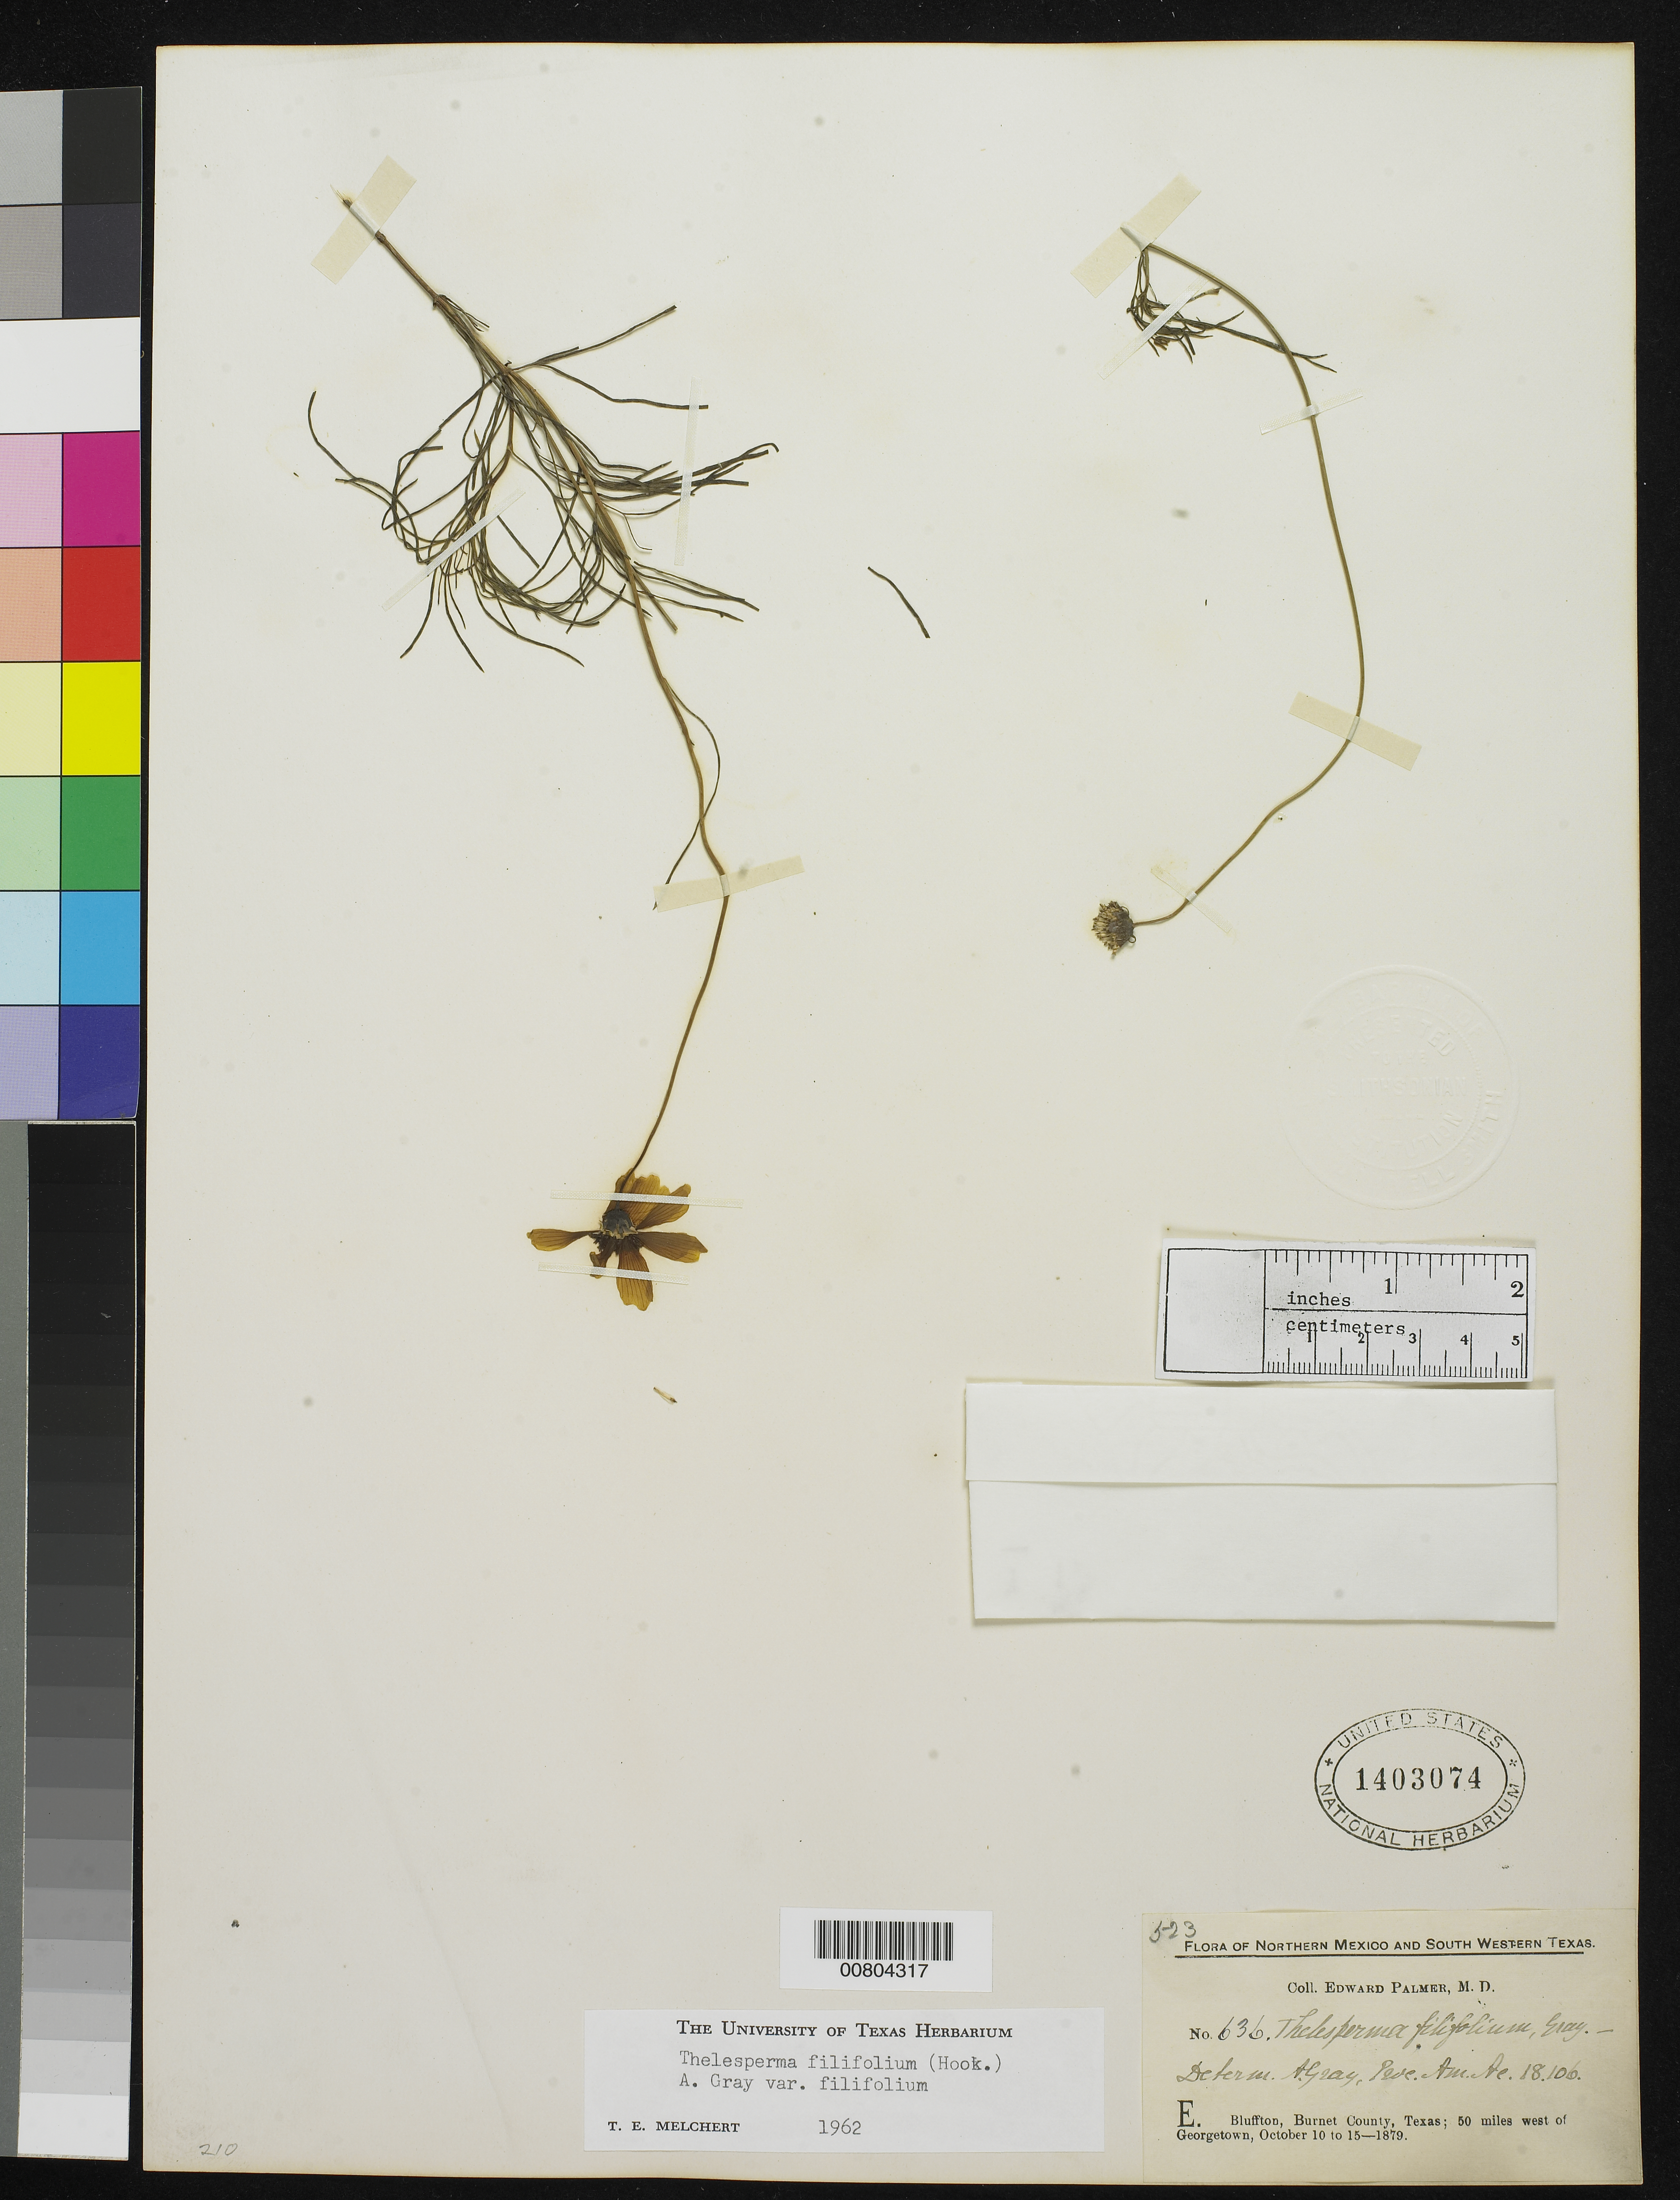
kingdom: Plantae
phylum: Tracheophyta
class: Magnoliopsida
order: Asterales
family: Asteraceae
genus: Thelesperma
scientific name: Thelesperma filifolium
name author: (Hook.) A. Gray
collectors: E. Palmer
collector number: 636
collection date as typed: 10 Oct 1879 to 15 Oct 1879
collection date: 1879-10-10/1879-10-15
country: United States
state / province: Texas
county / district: Burnet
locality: E. Bluffton, Burnet County, Texas; 50 miles west of Georgetown.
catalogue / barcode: US 1403074